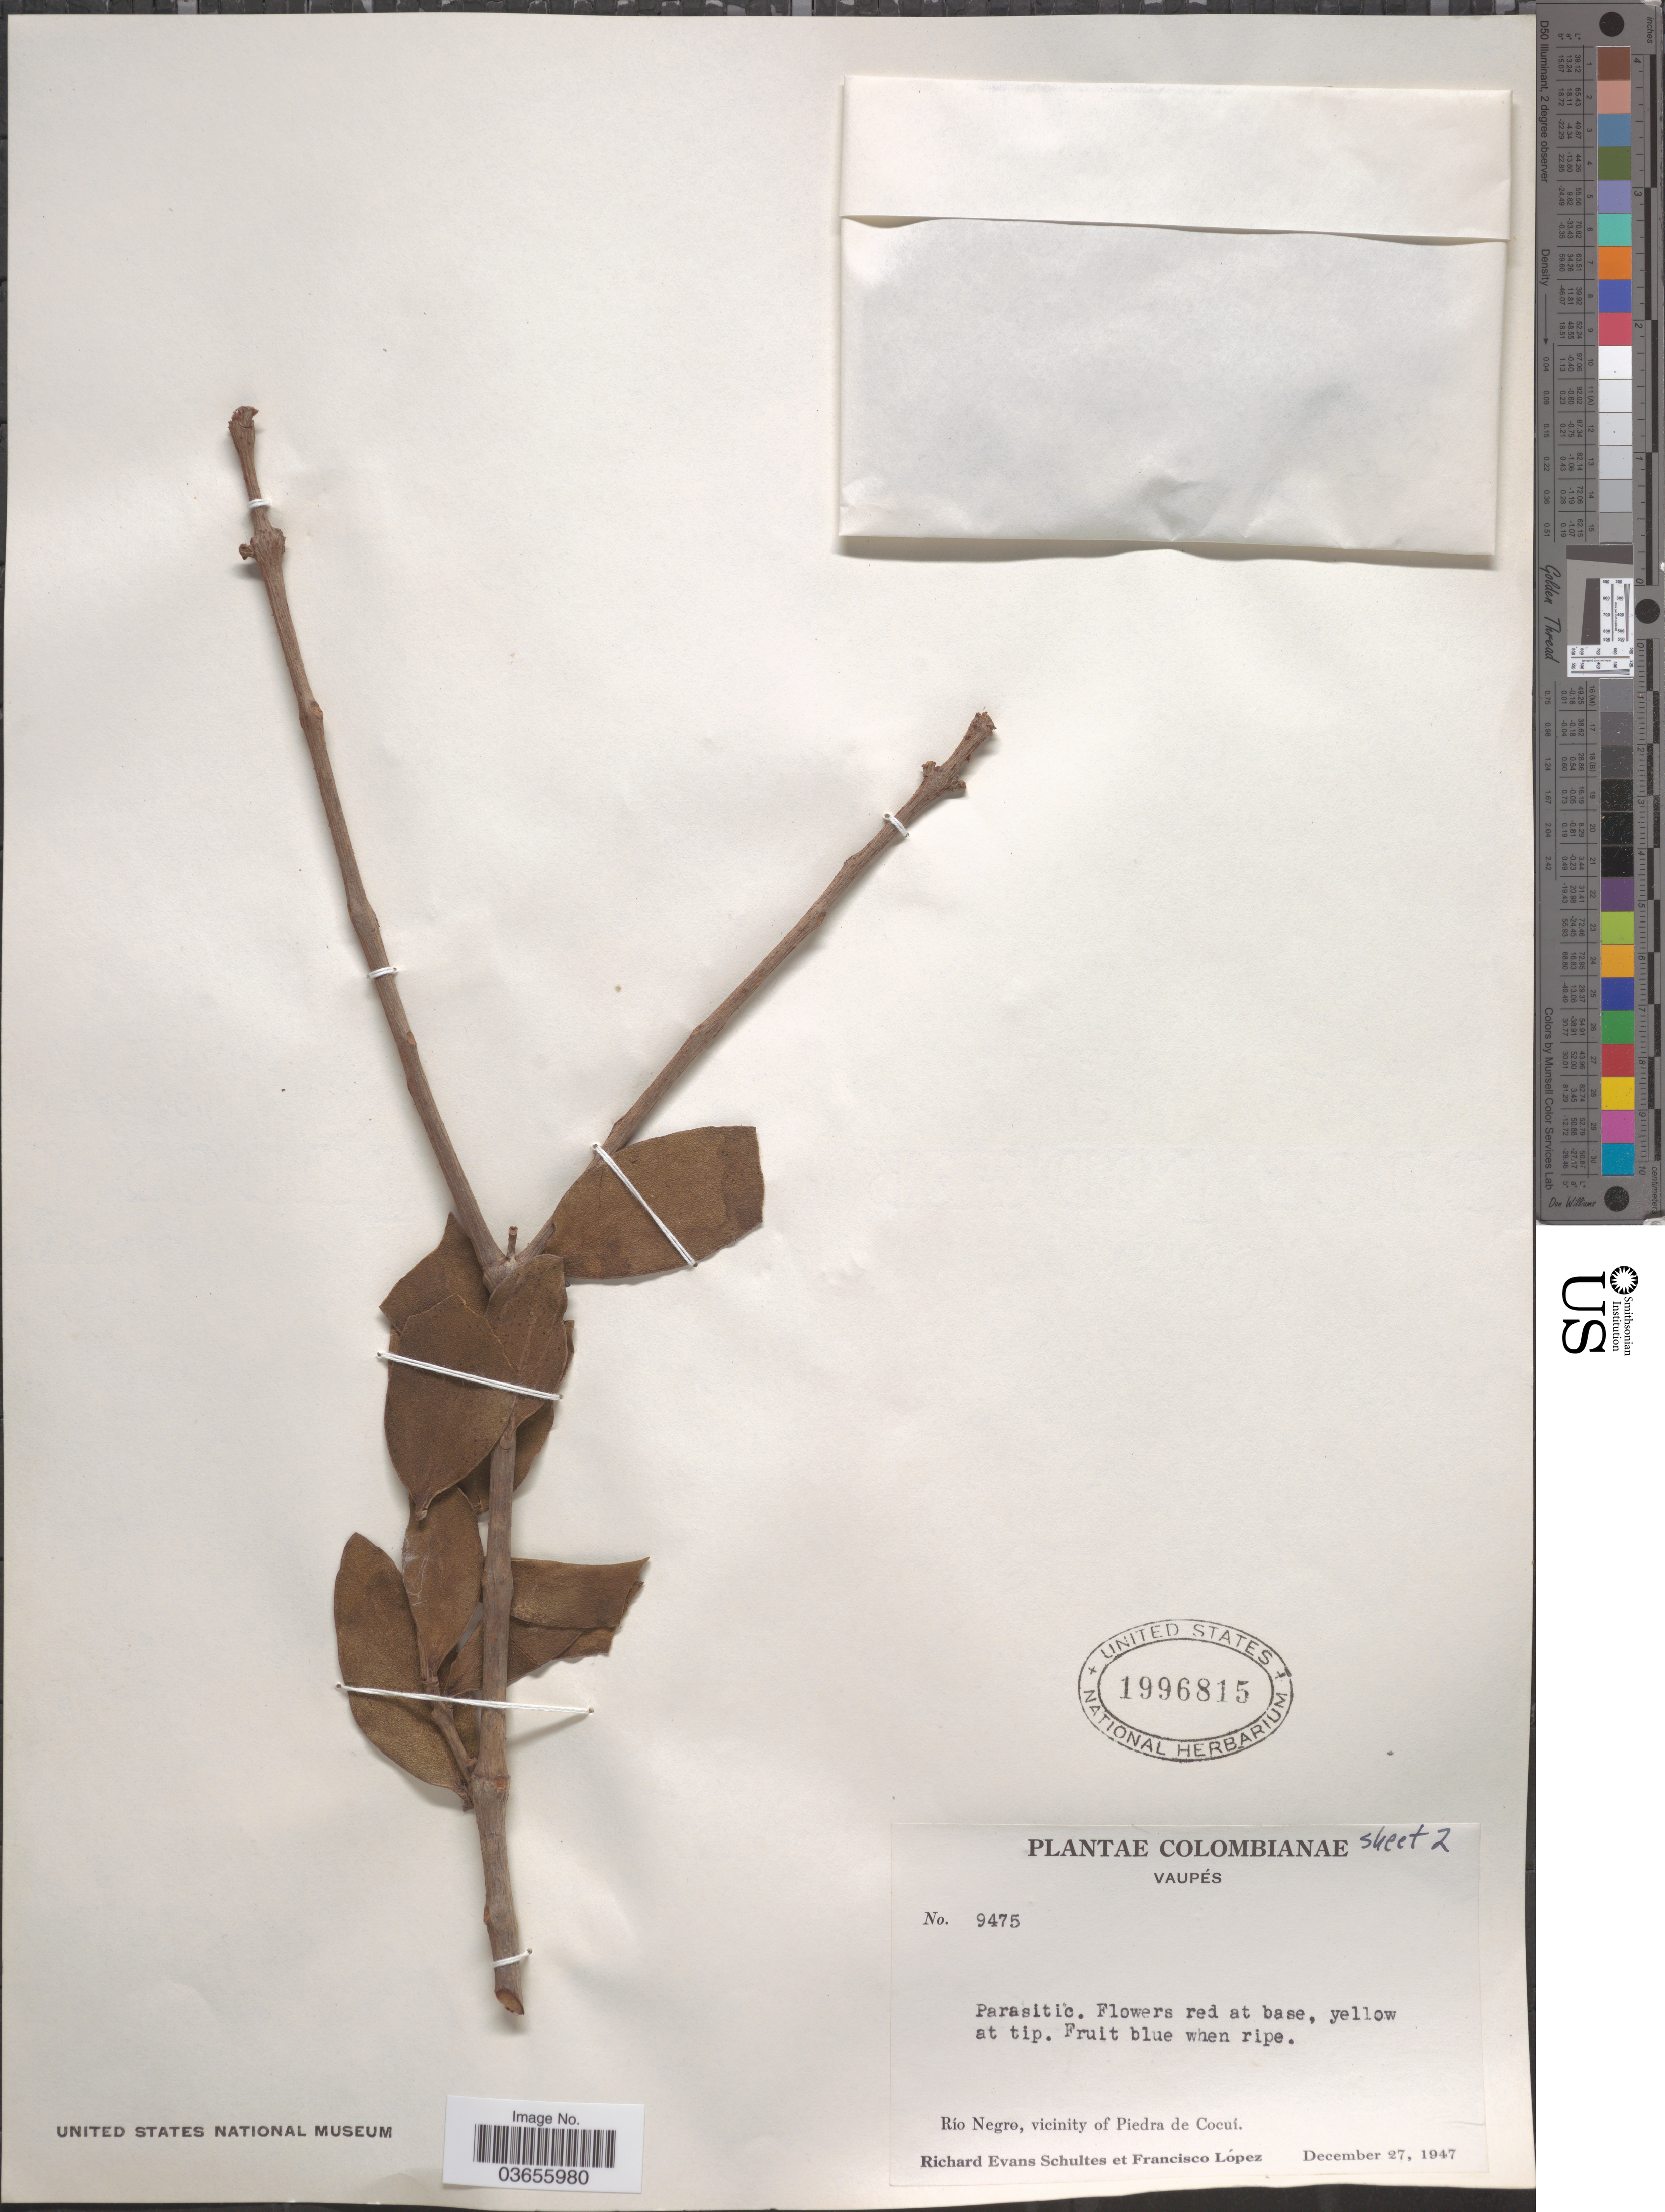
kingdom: Plantae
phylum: Tracheophyta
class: Magnoliopsida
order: Santalales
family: Loranthaceae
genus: Psittacanthus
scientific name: Psittacanthus sp.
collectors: R. E. Schultes & F. Lopéz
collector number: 9475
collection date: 1947-12-27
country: Colombia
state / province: Vaupés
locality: Río Negro, vicinity of Piedra de Cocuí.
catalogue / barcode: US 1996815